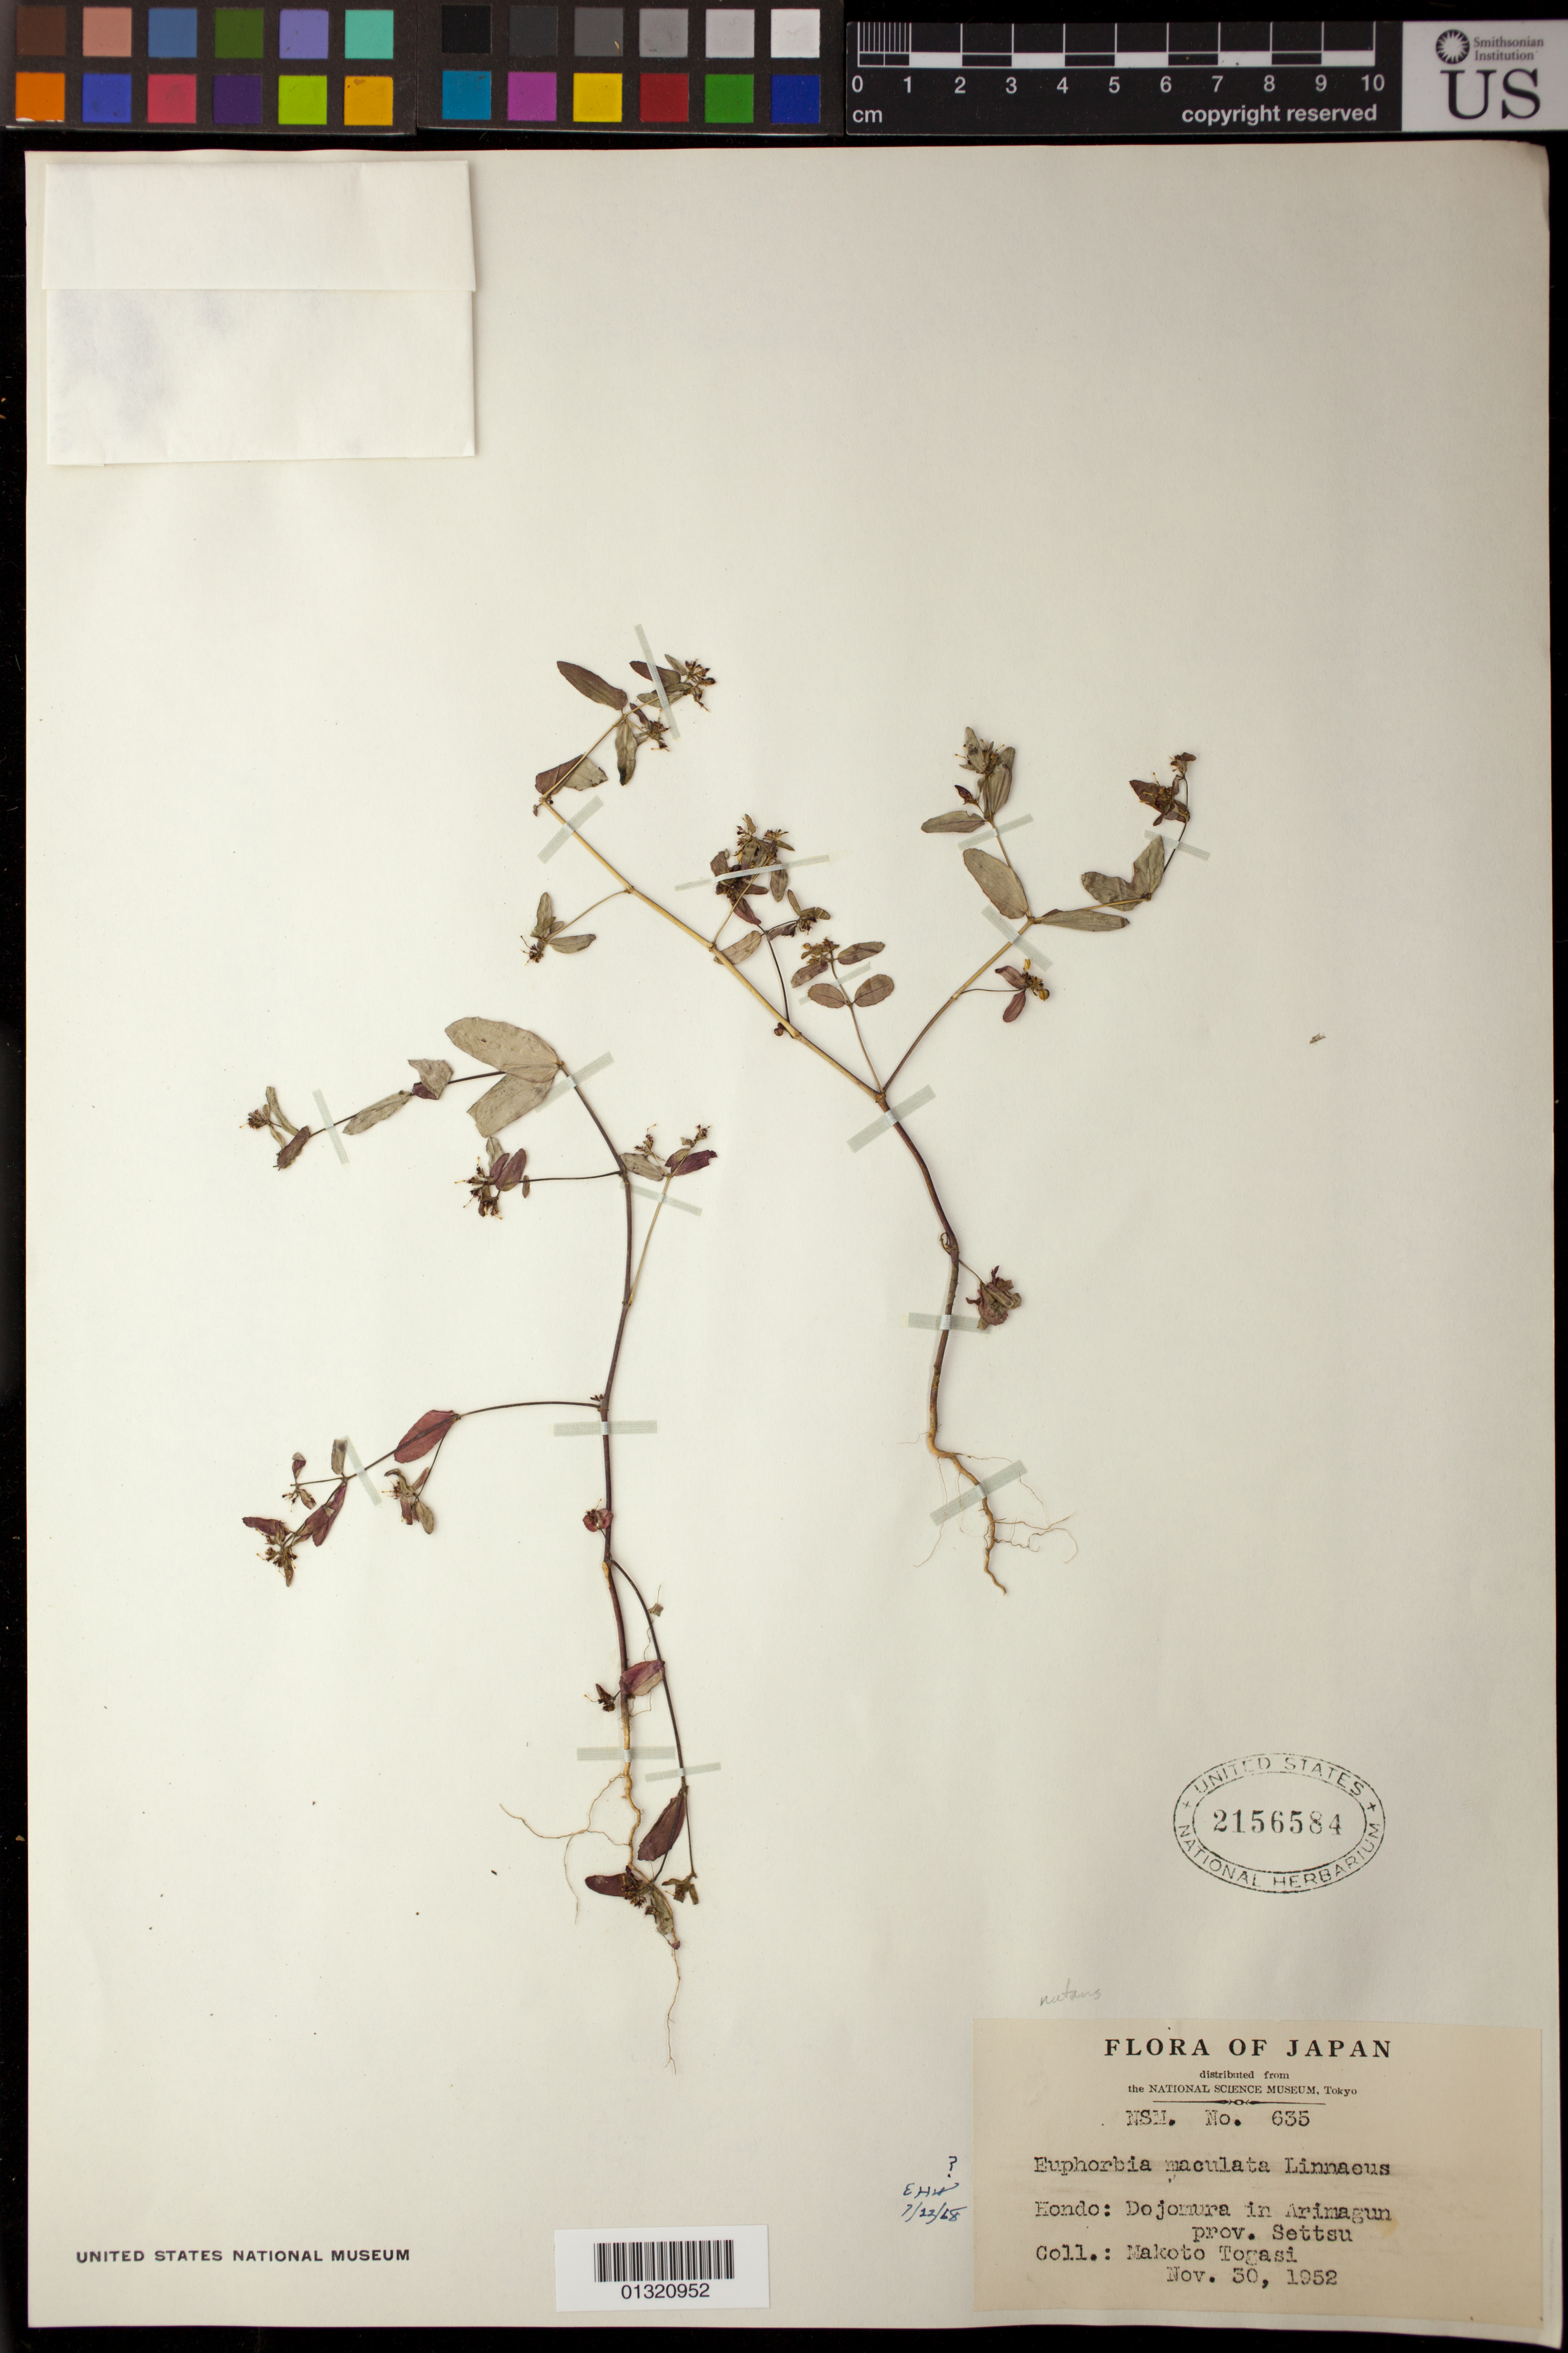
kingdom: Plantae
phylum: Tracheophyta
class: Magnoliopsida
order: Malpighiales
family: Euphorbiaceae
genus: Euphorbia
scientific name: Euphorbia hyssopifolia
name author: L.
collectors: M. Togasi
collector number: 635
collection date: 1952-11-30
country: Japan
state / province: Osaka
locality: Dojomura in Arimagun prov. Settsu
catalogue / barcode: US 2156584